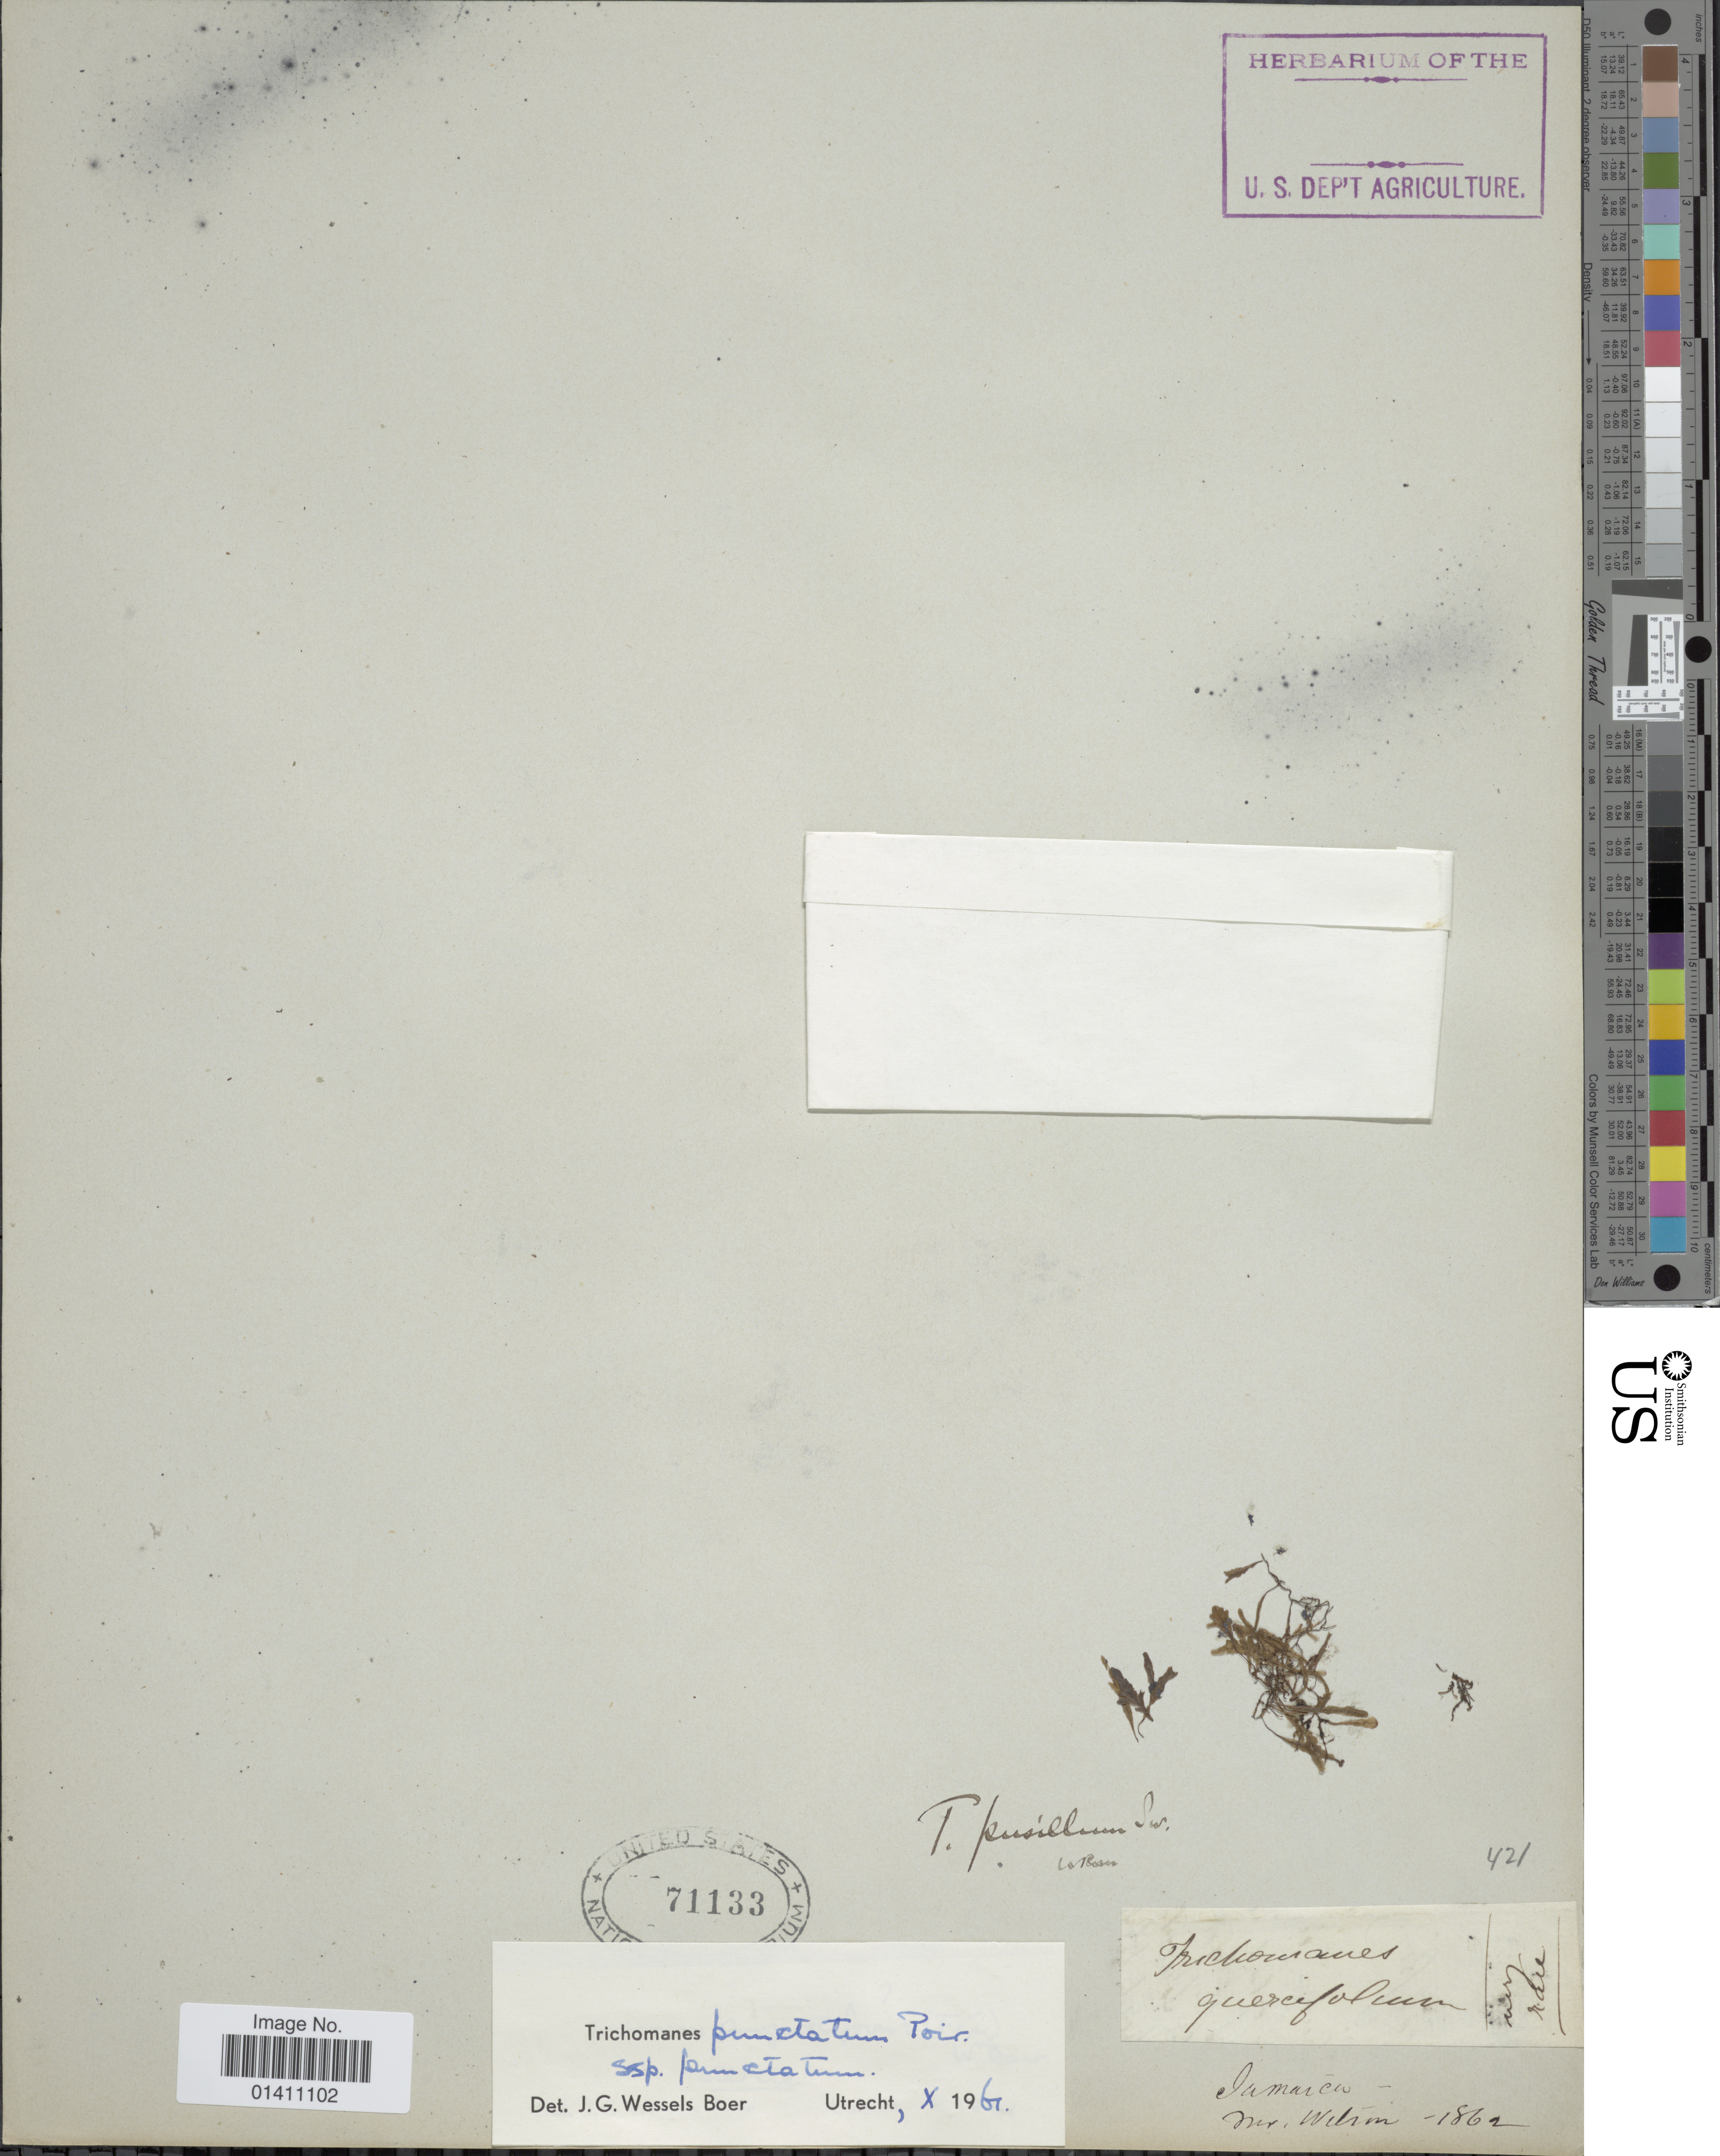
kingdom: Plantae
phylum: Tracheophyta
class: Polypodiopsida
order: Hymenophyllales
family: Hymenophyllaceae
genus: Didymoglossum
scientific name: Didymoglossum punctatum subsp. punctatum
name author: (Poir.) Desv.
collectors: -- Wilson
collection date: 1862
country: Jamaica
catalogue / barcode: US 71133